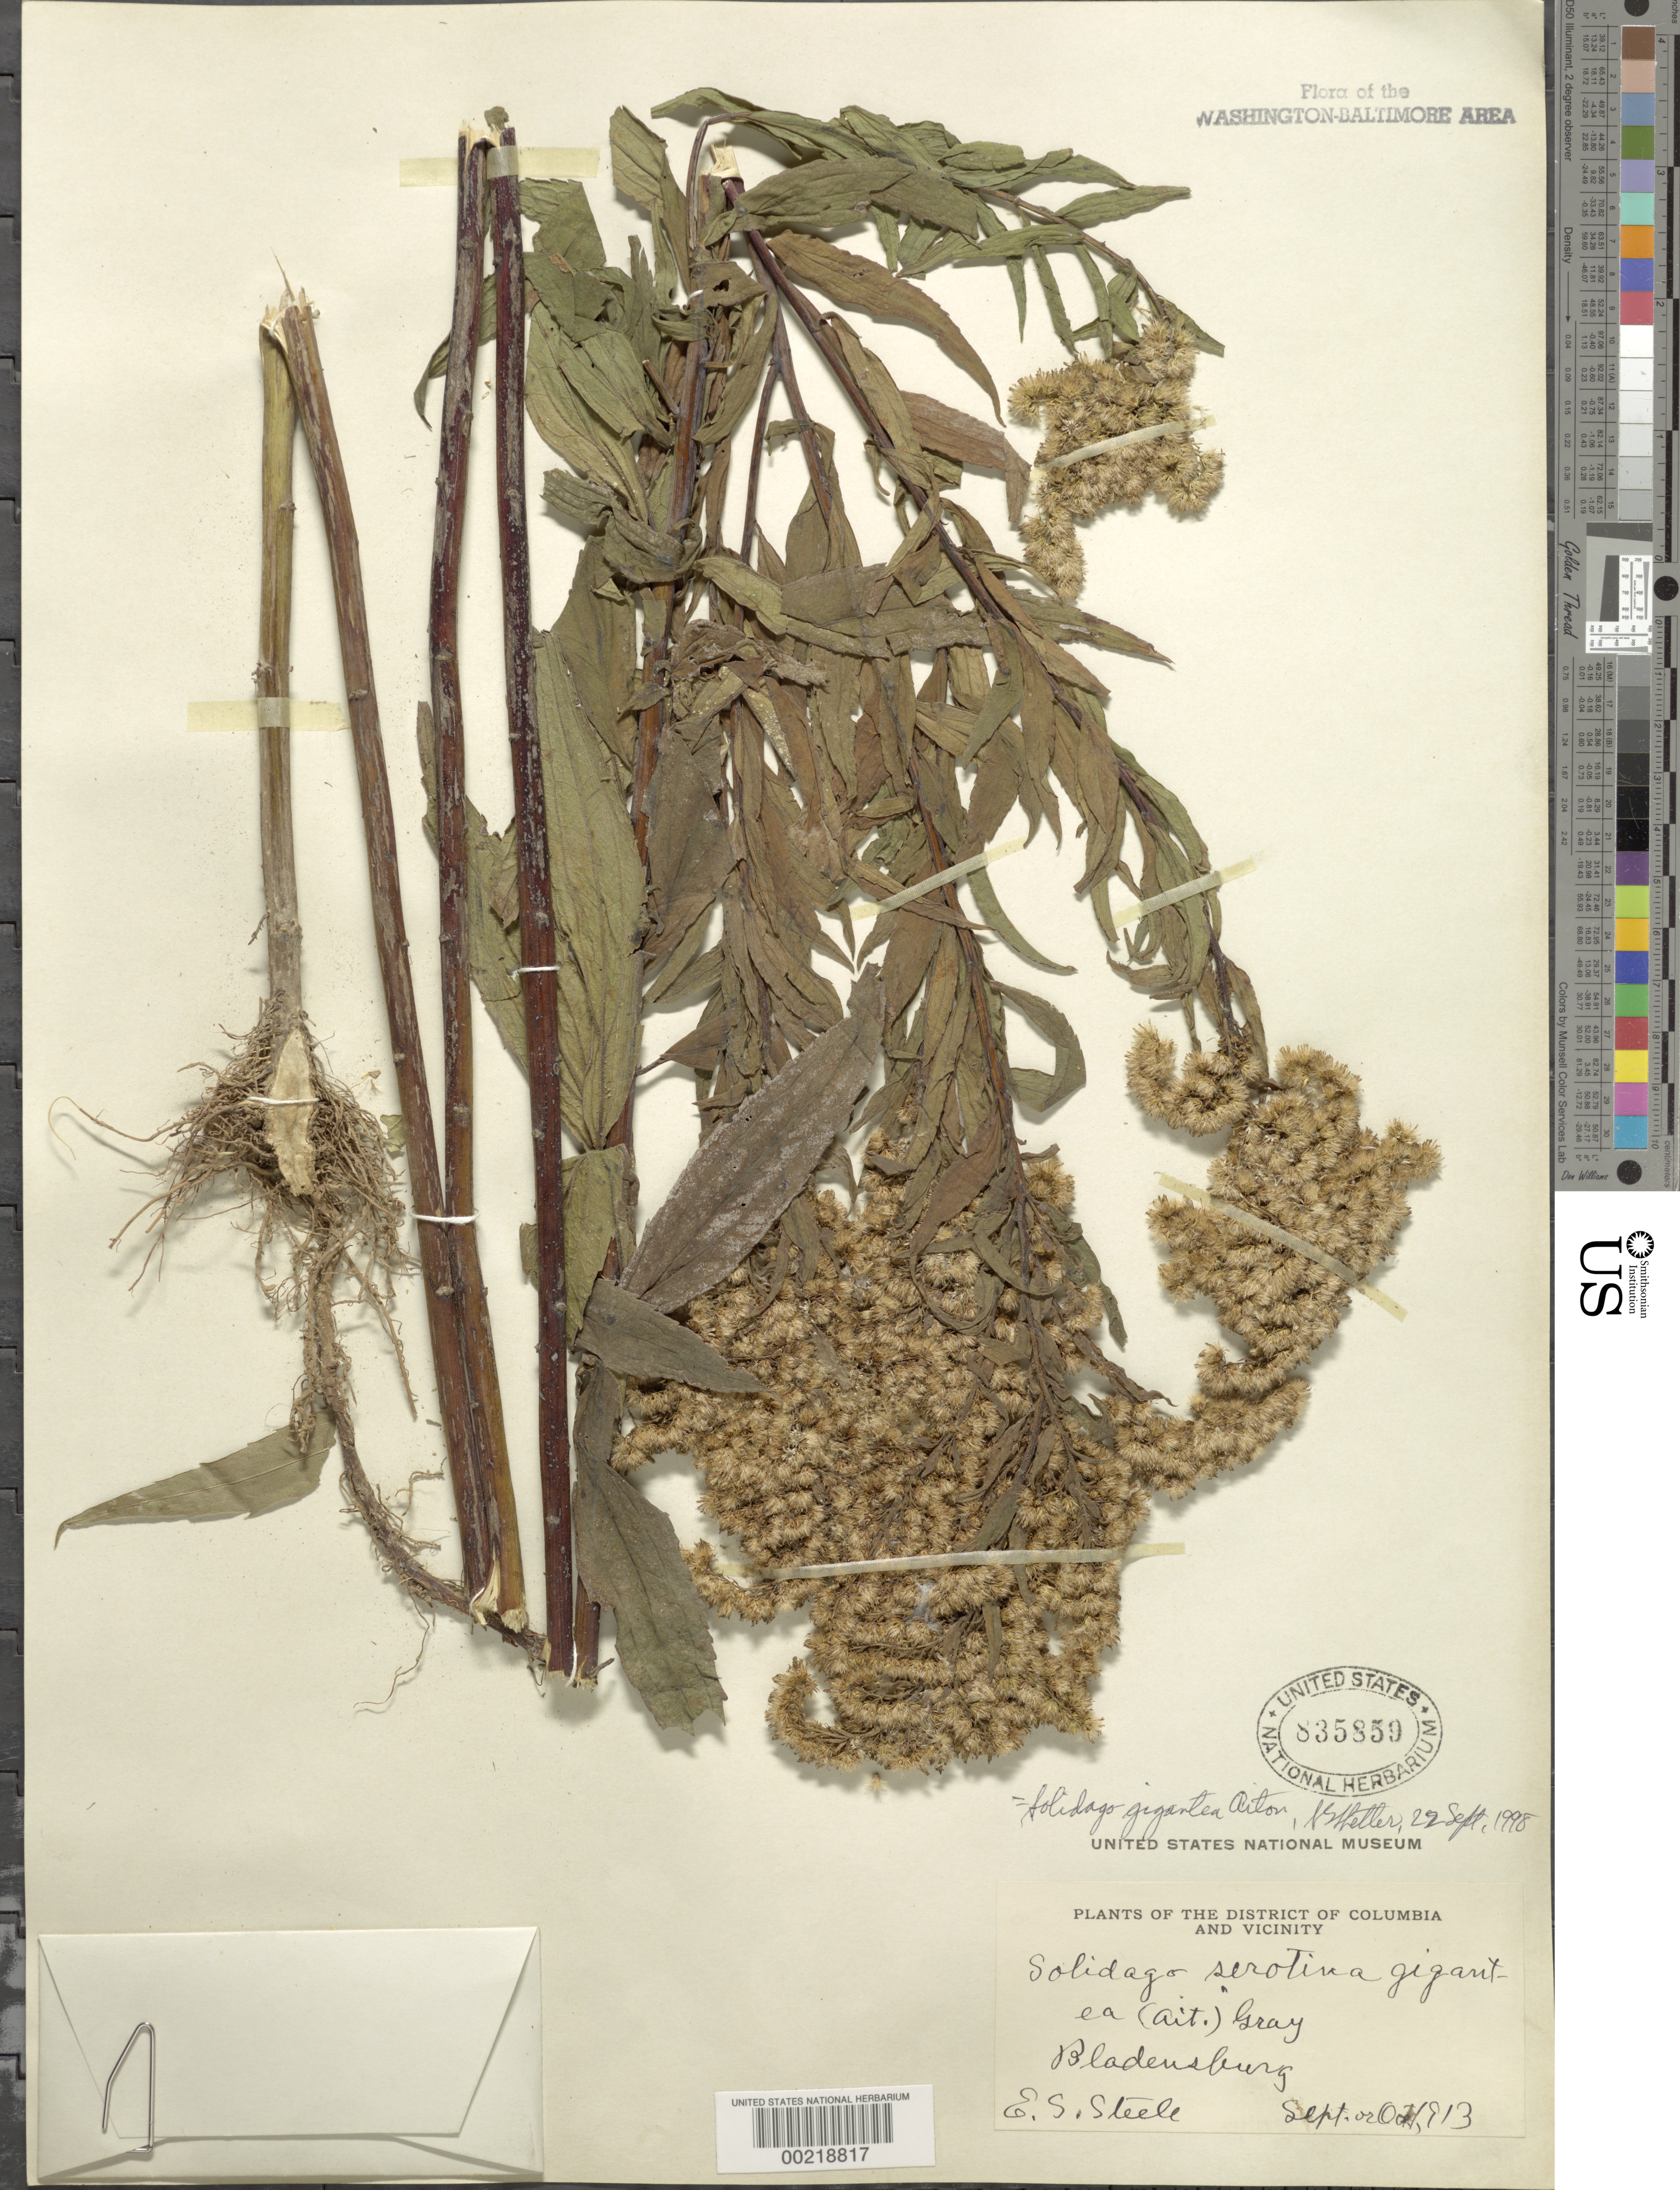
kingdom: Plantae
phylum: Tracheophyta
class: Magnoliopsida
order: Asterales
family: Asteraceae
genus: Solidago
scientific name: Solidago gigantea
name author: Aiton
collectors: E. Steele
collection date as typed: Sep 1913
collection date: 1913-09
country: United States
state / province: Maryland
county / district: Prince George's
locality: Bladensburg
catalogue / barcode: US 835359